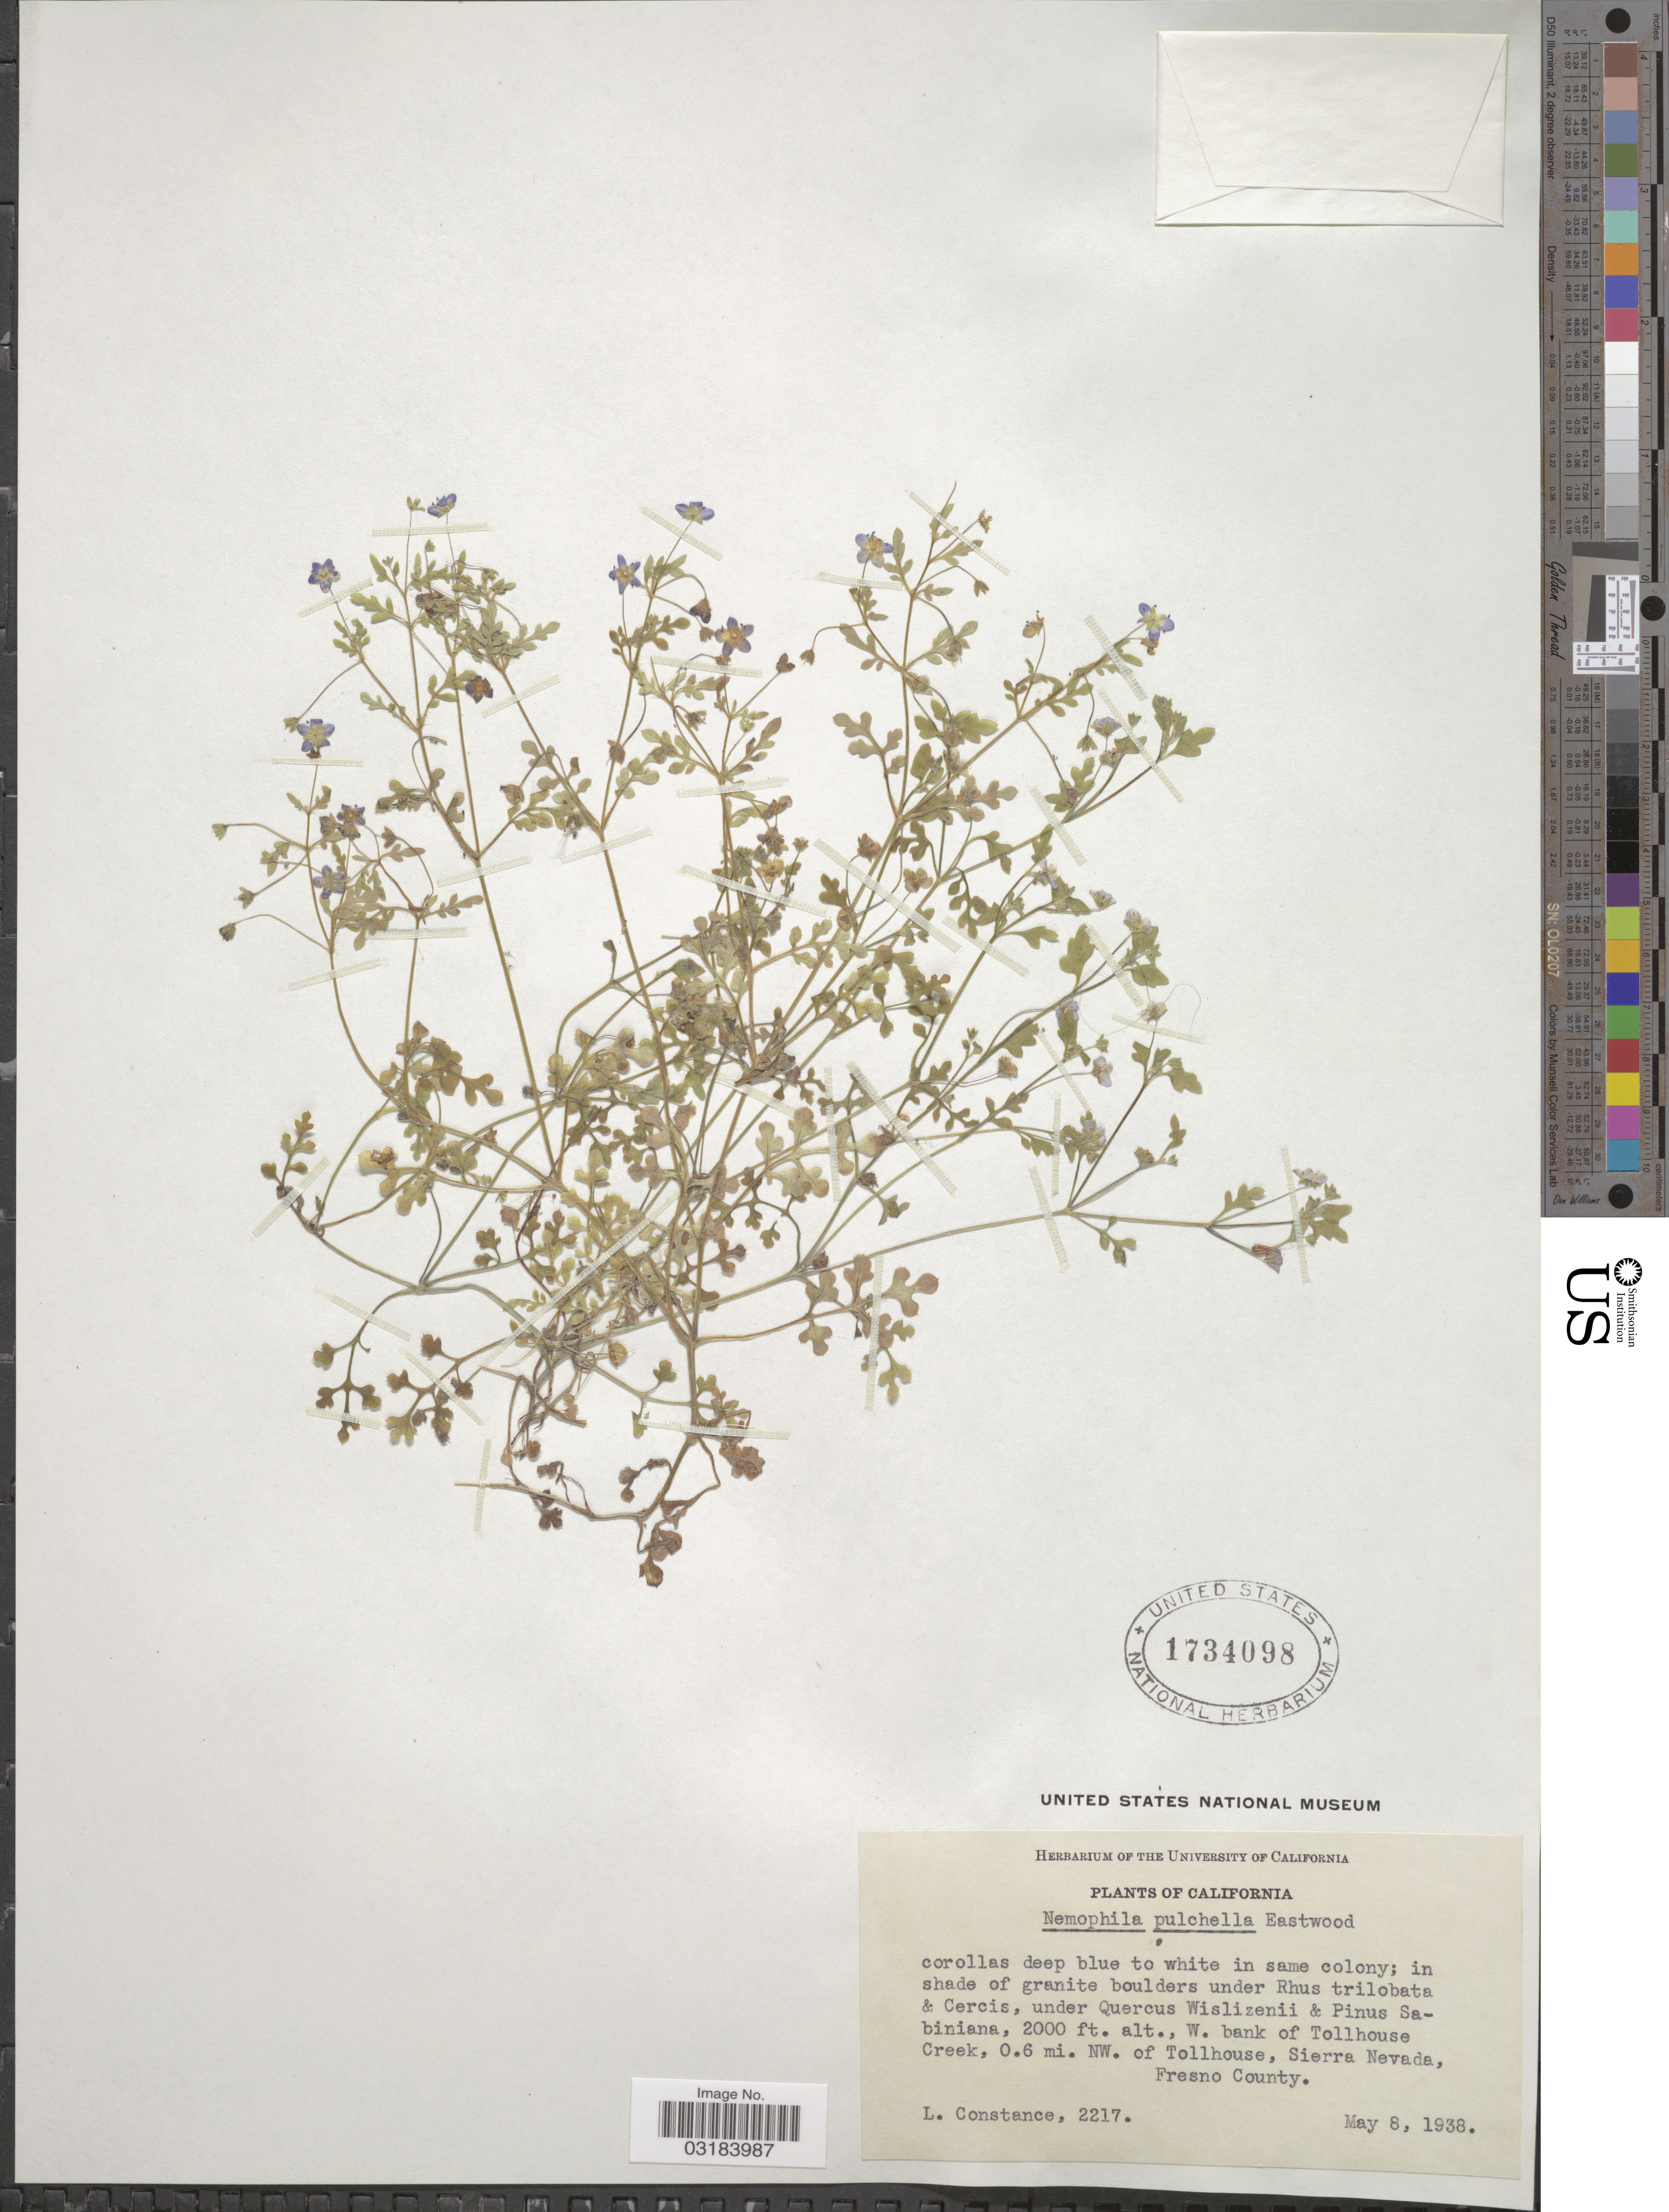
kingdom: Plantae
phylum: Tracheophyta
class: Magnoliopsida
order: Boraginales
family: Hydrophyllaceae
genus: Nemophila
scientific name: Nemophila pulchella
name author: Eastw.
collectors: L. Constance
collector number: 2217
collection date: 1938-05-08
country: United States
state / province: California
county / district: Fresno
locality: W. bank of Tollhouse Creek, 0.6 mi. NW. of Tollhouse, Sierra Nevada, Fresno County.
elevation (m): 610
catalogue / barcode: US 1734098